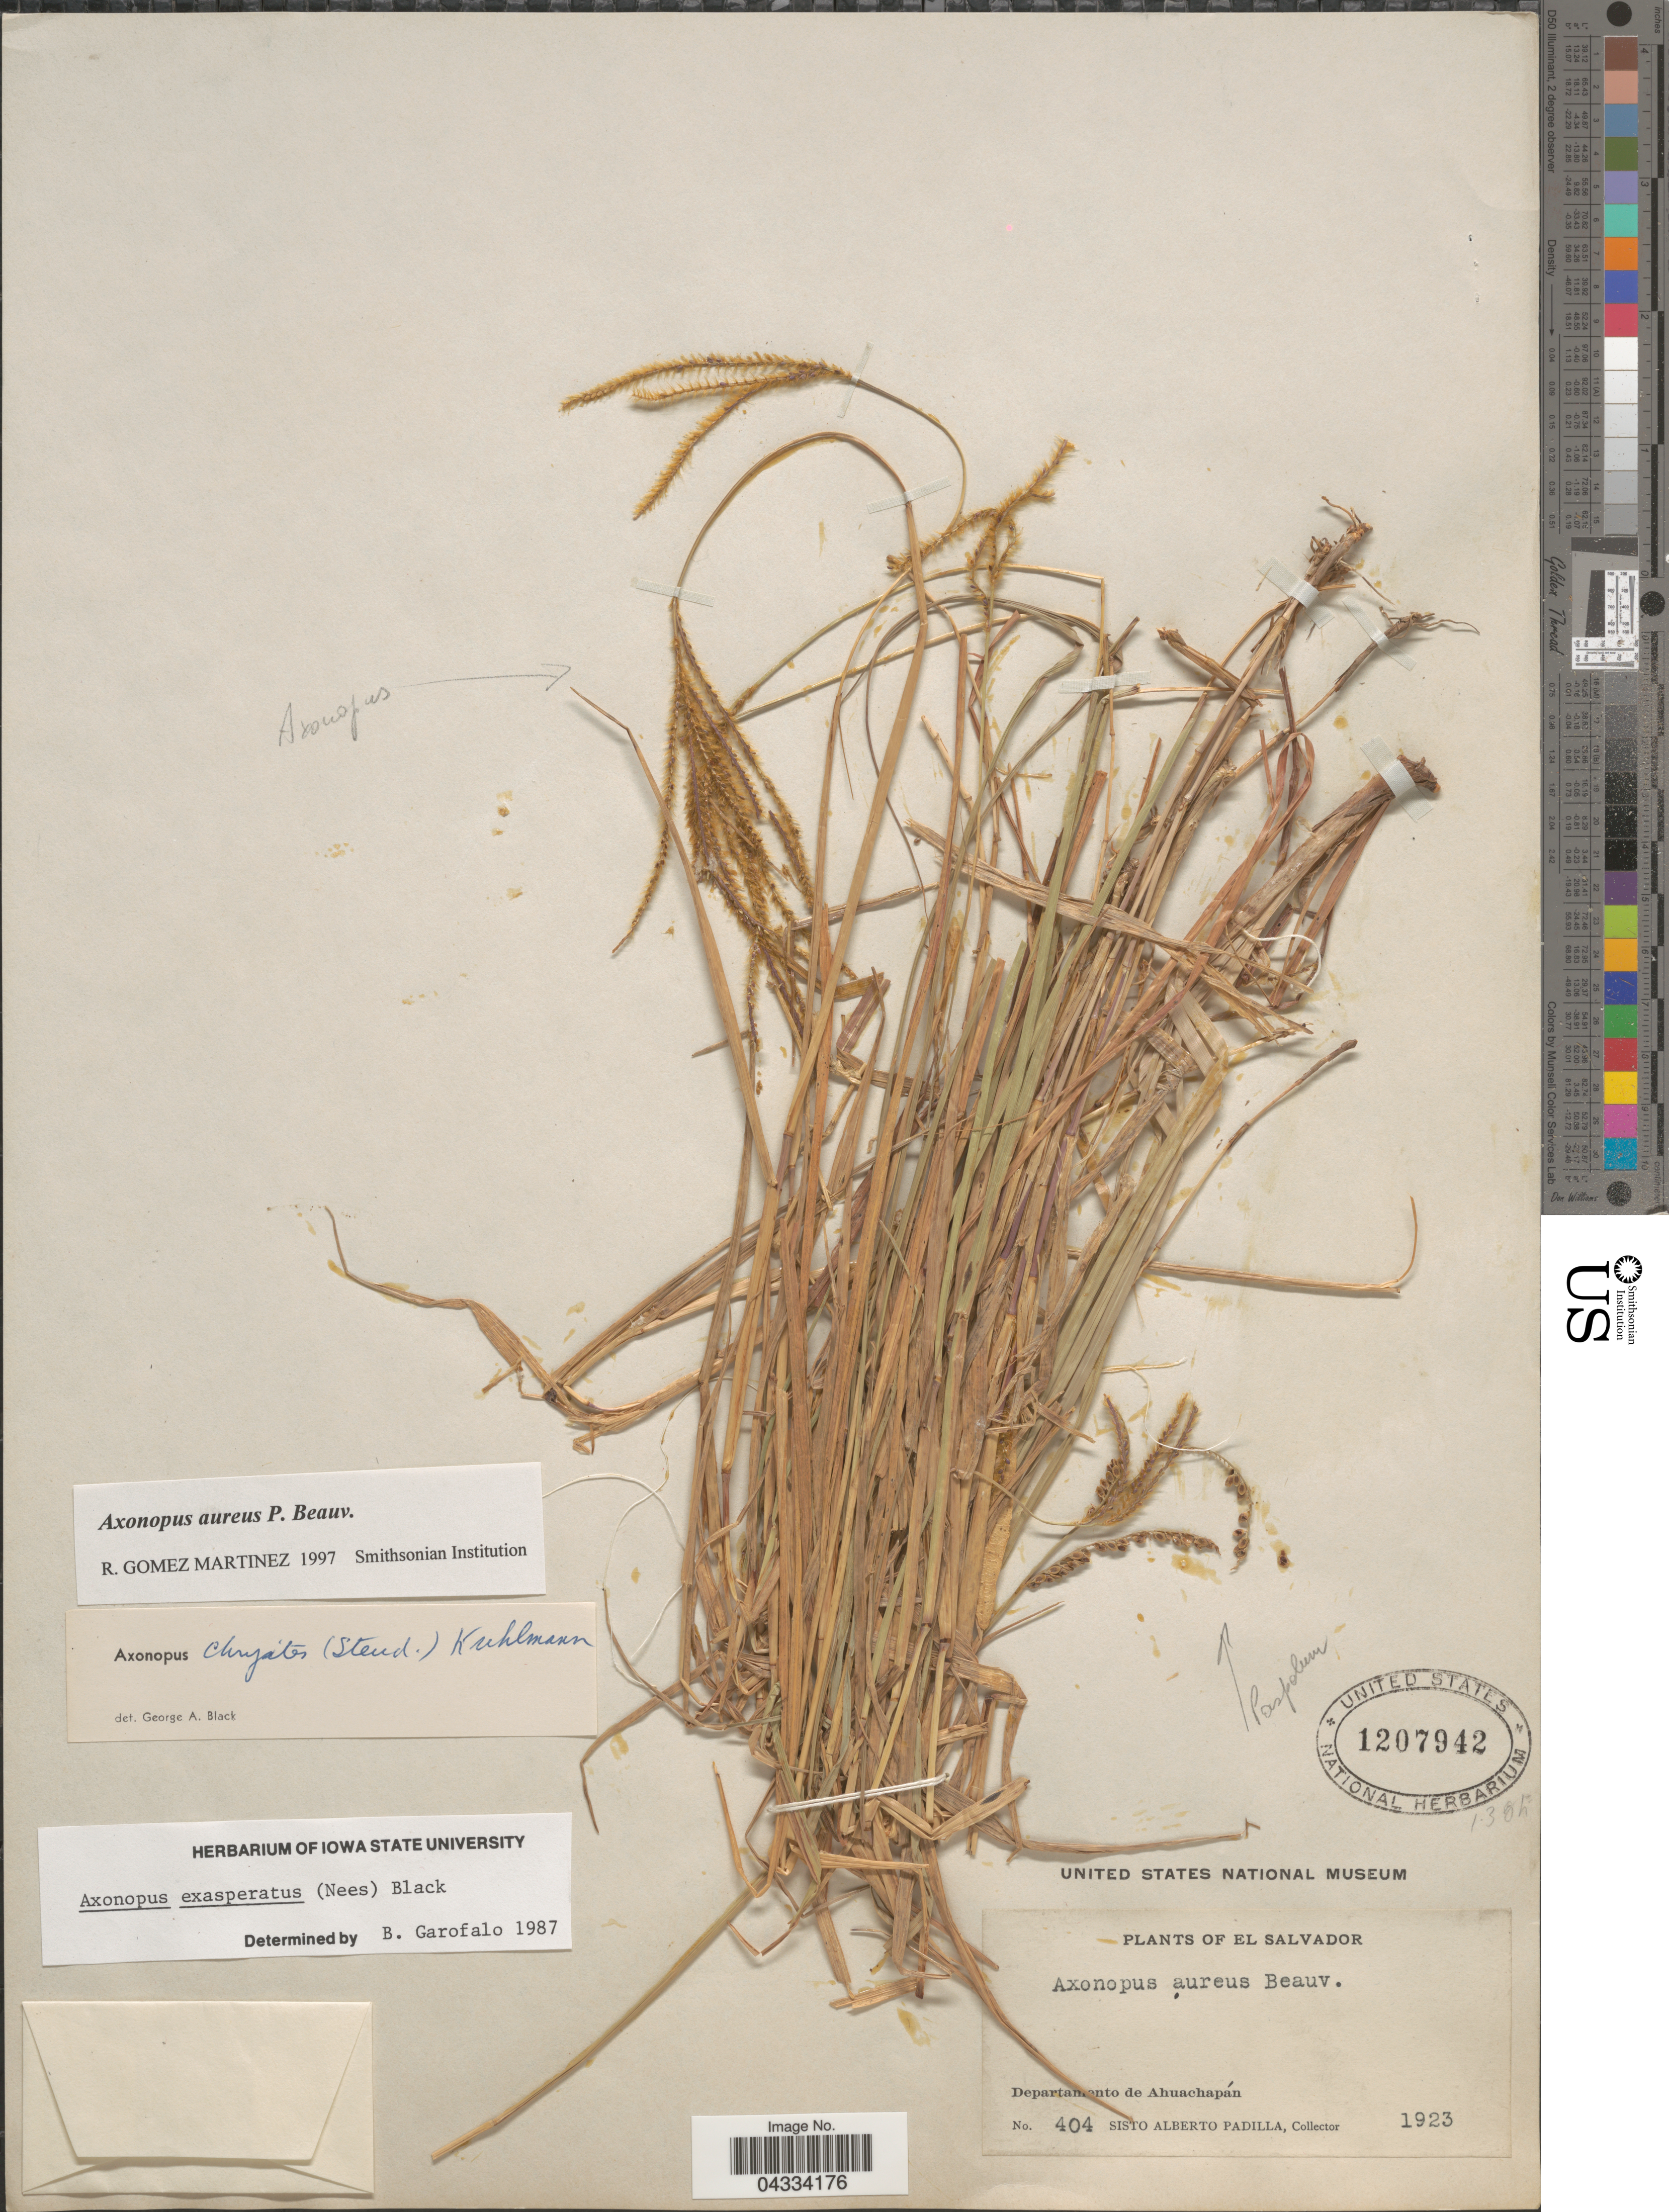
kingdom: Plantae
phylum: Tracheophyta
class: Liliopsida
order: Poales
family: Poaceae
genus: Axonopus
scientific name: Axonopus aureus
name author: P. Beauv.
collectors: S. A. Padilla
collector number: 404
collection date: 1923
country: El Salvador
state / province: Ahuachapan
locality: Departamento de Ahuachapán.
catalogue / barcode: US 1207942